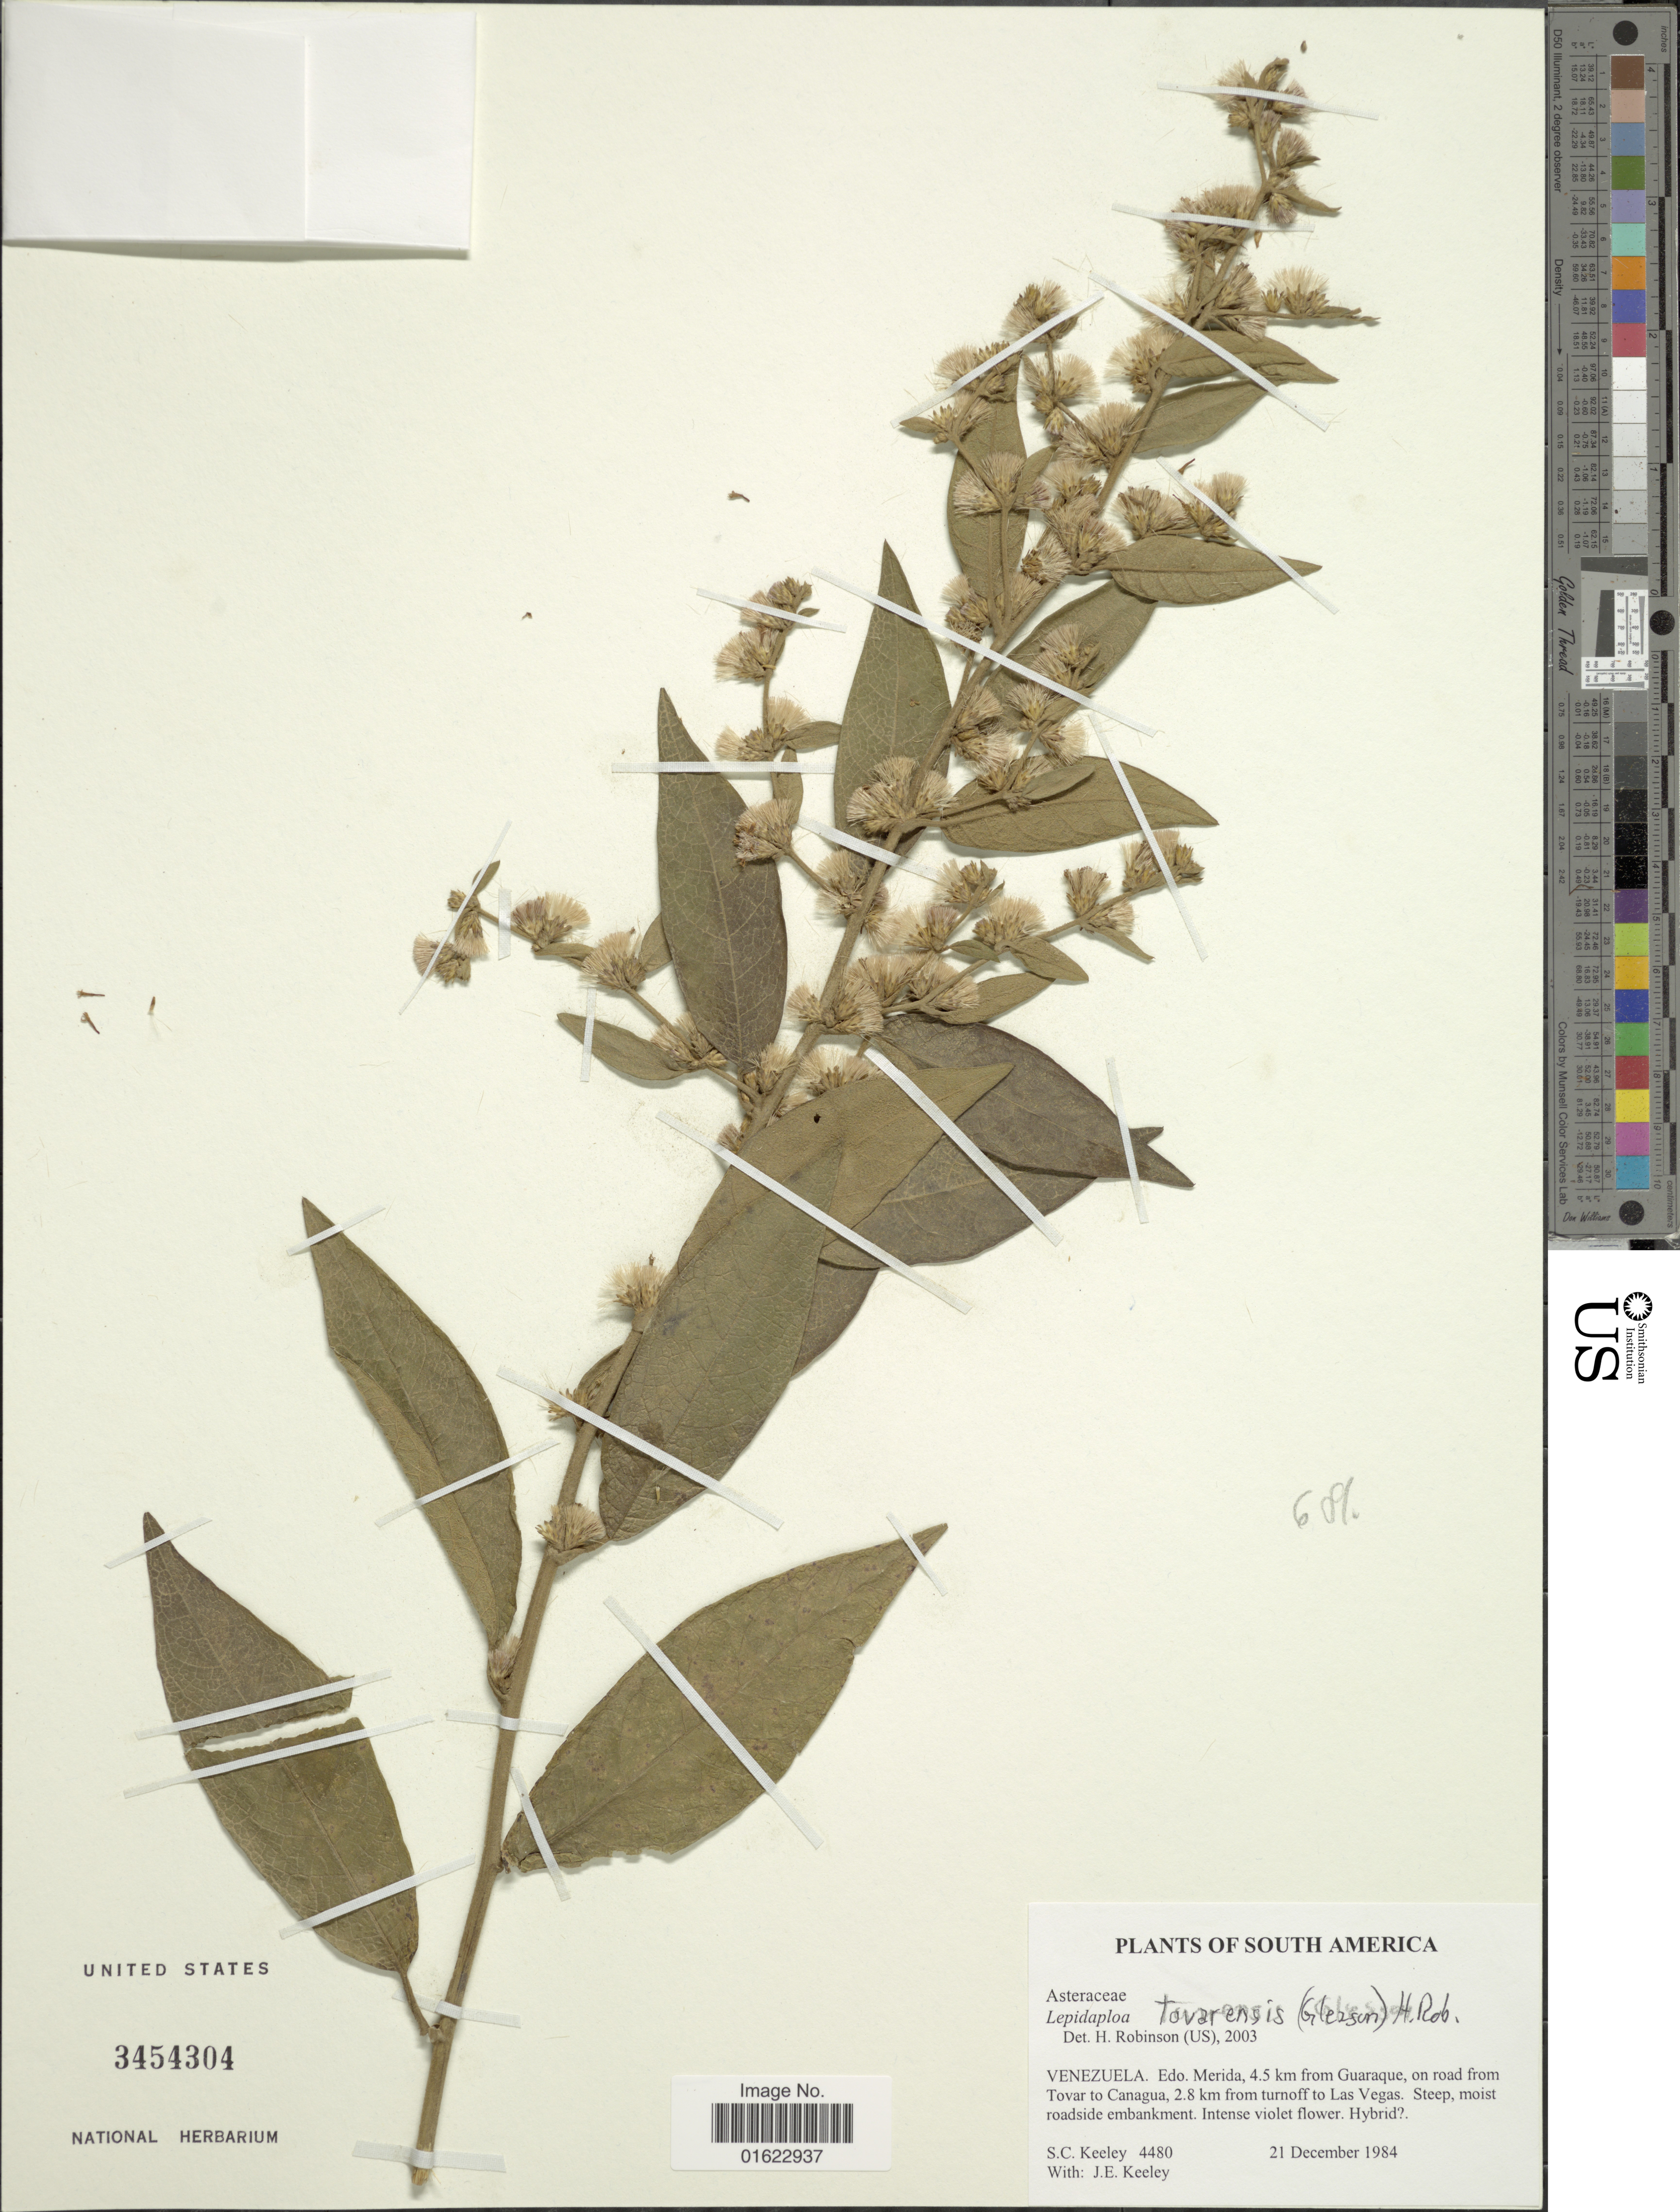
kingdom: Plantae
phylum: Tracheophyta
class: Magnoliopsida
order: Asterales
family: Asteraceae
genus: Pseudopiptocarpha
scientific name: Pseudopiptocarpha tovarensis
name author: (Gleason) H. Rob. & S.C. Keeley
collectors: S. C. Keeley & J. E. Keeley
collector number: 4480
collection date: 1984-12-21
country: Venezuela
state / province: Mérida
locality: South America. Venezuela. Edo. Merida,4.5 km from Guaraque, on road from Tovar to Canagua, 2.8 km from turnoff to Las Vegas.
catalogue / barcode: US 3454304